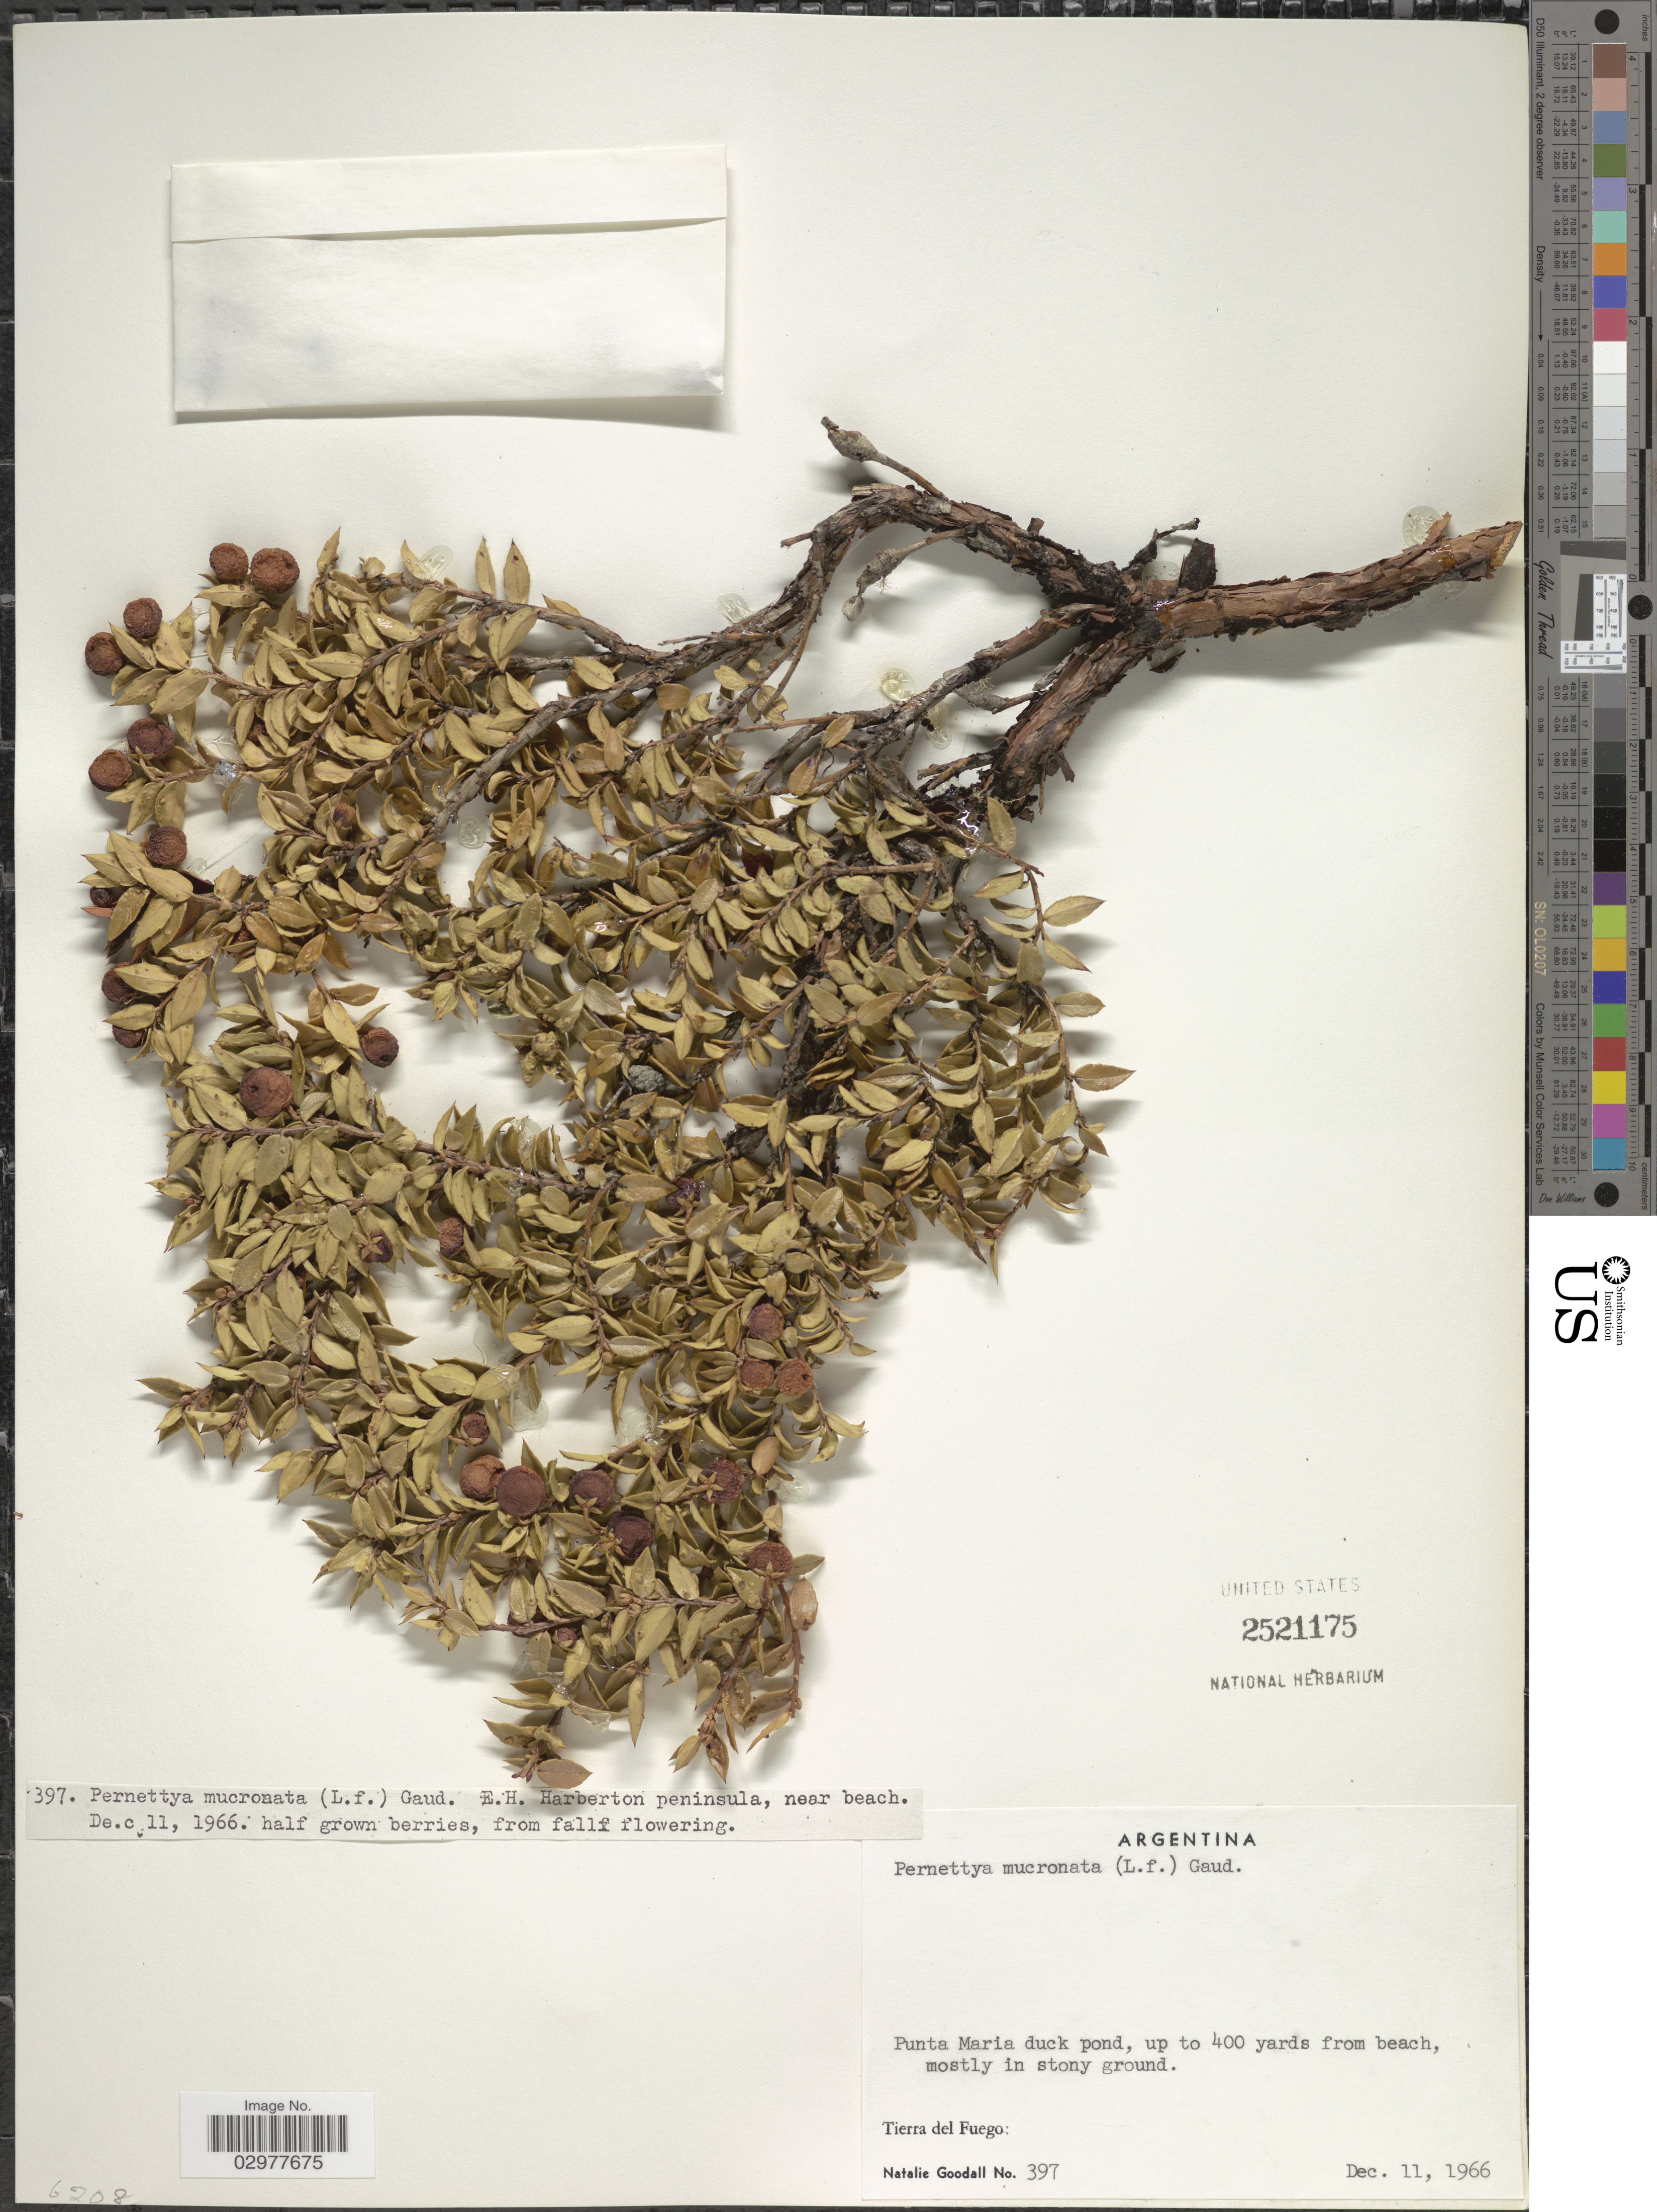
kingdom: Plantae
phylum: Tracheophyta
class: Magnoliopsida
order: Ericales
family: Ericaceae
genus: Pernettya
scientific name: Pernettya mucronata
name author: (L. f.) Gaudich. ex A. Spreng.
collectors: N. Goodall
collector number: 397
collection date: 1966-12-11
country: Argentina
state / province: Tierra del Fuego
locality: Punta Maria duck pond, up to 400 yards from beach.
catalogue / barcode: US 2521175